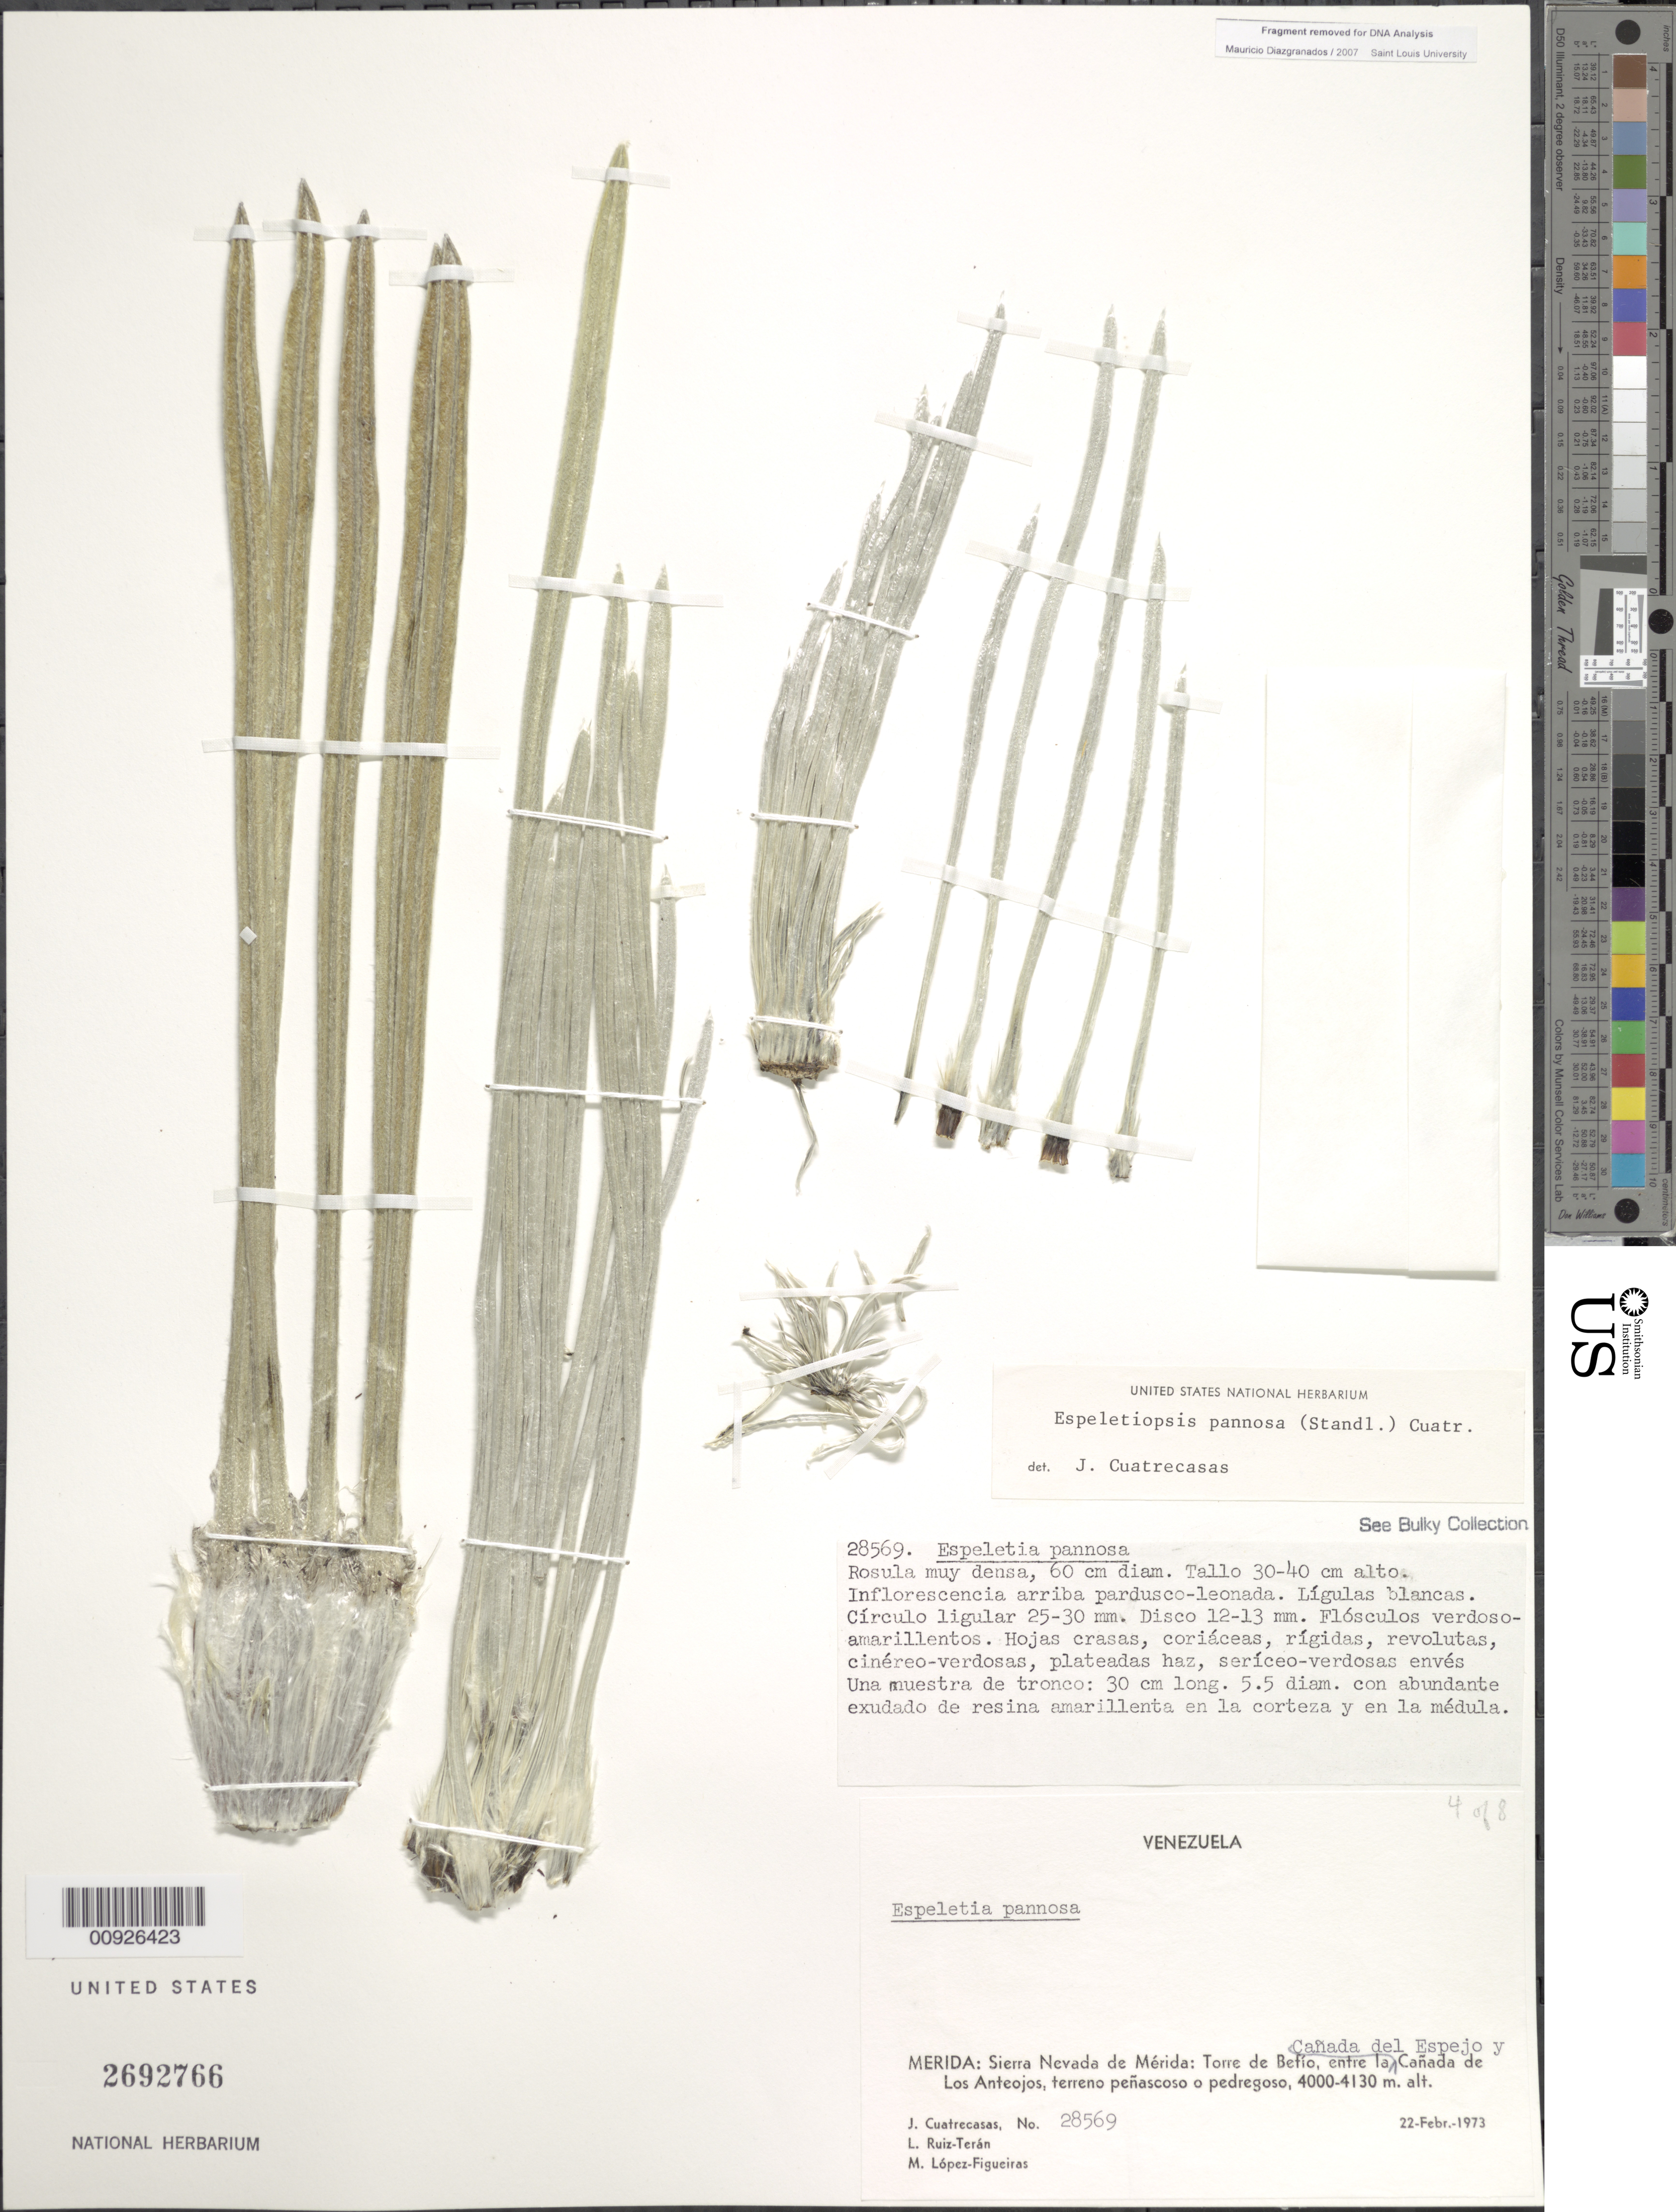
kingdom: Plantae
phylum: Tracheophyta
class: Magnoliopsida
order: Asterales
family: Asteraceae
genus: Espeletiopsis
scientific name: Espeletiopsis pannosa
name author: (Standl.) Cuatrec.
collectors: J. Cuatrecasas, L. E. Ruíz-Terán & M. López Figueiras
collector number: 28569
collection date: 1973-02-22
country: Venezuela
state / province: Mérida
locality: Sierra Nevada de Mérida: Torre de Befío, entre la Cañada del espejo y la Cañada de Los Anteojos.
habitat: Terreno peñascoso o pedregoso.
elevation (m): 4000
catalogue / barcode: US 2692766